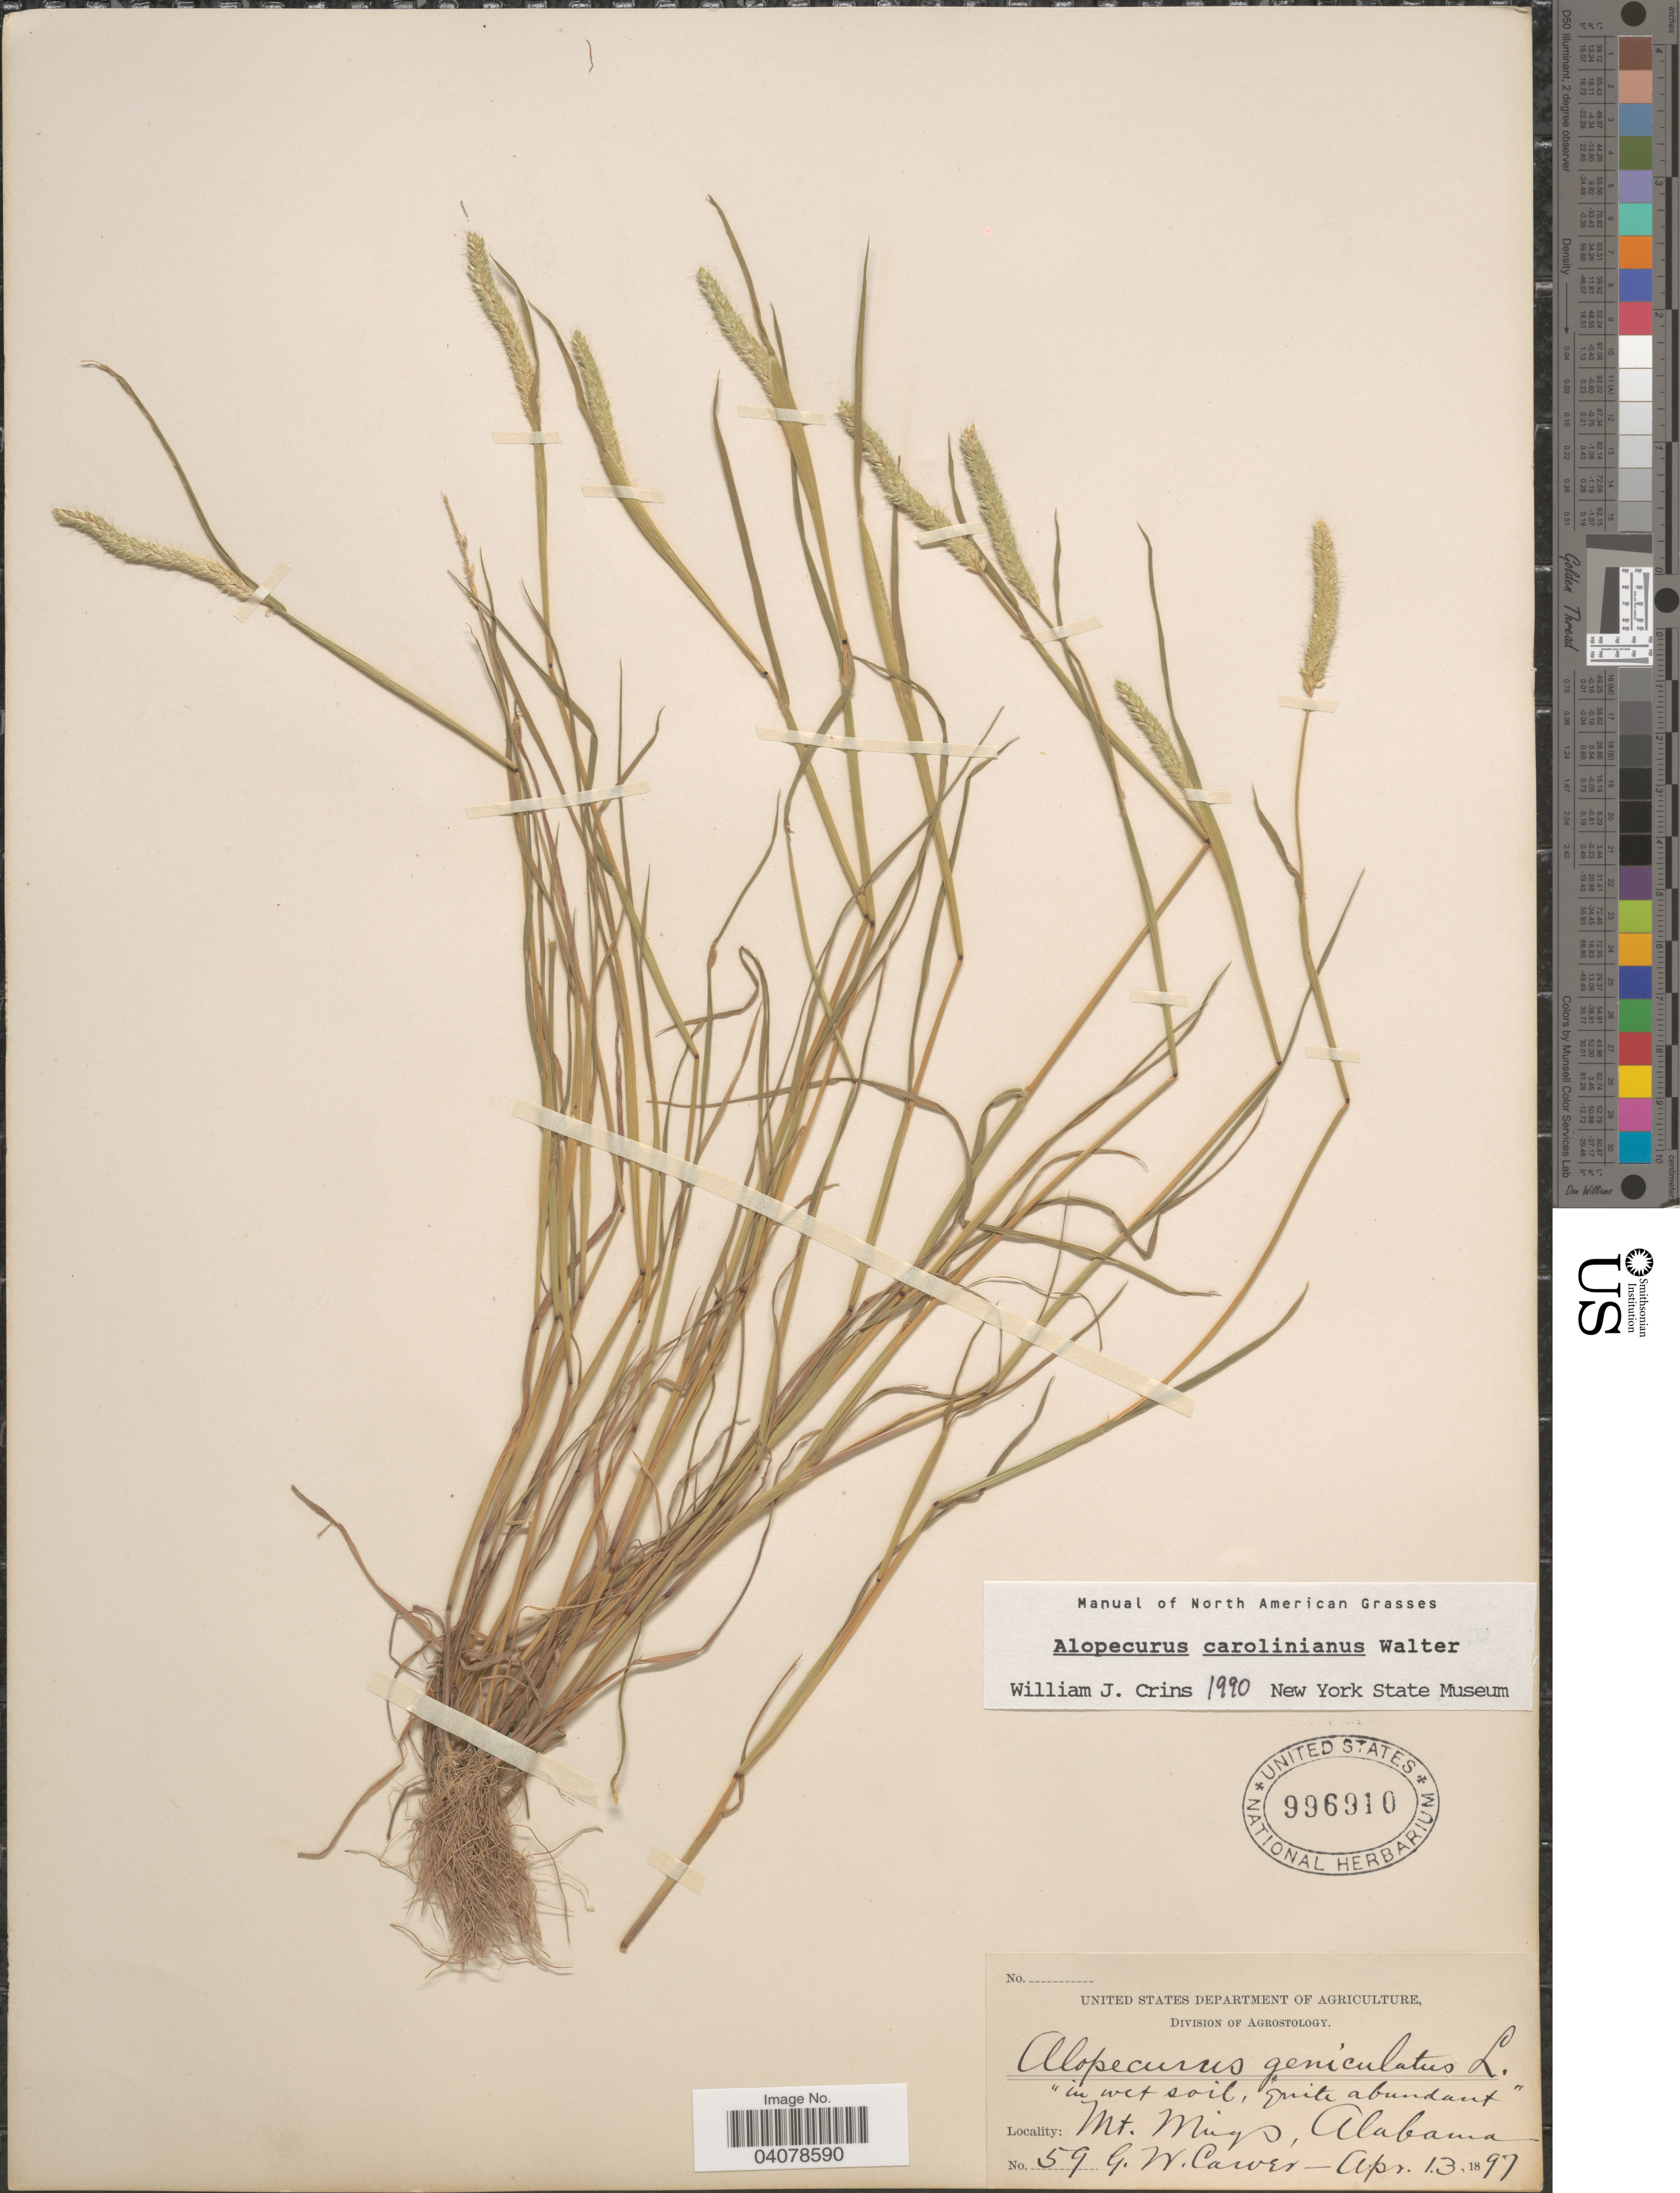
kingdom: Plantae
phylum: Tracheophyta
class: Liliopsida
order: Poales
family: Poaceae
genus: Alopecurus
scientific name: Alopecurus carolinianus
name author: Walter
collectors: G. Carver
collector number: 59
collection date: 1897-04-13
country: United States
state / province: Alabama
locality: Mt. Mugs.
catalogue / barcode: US 996910